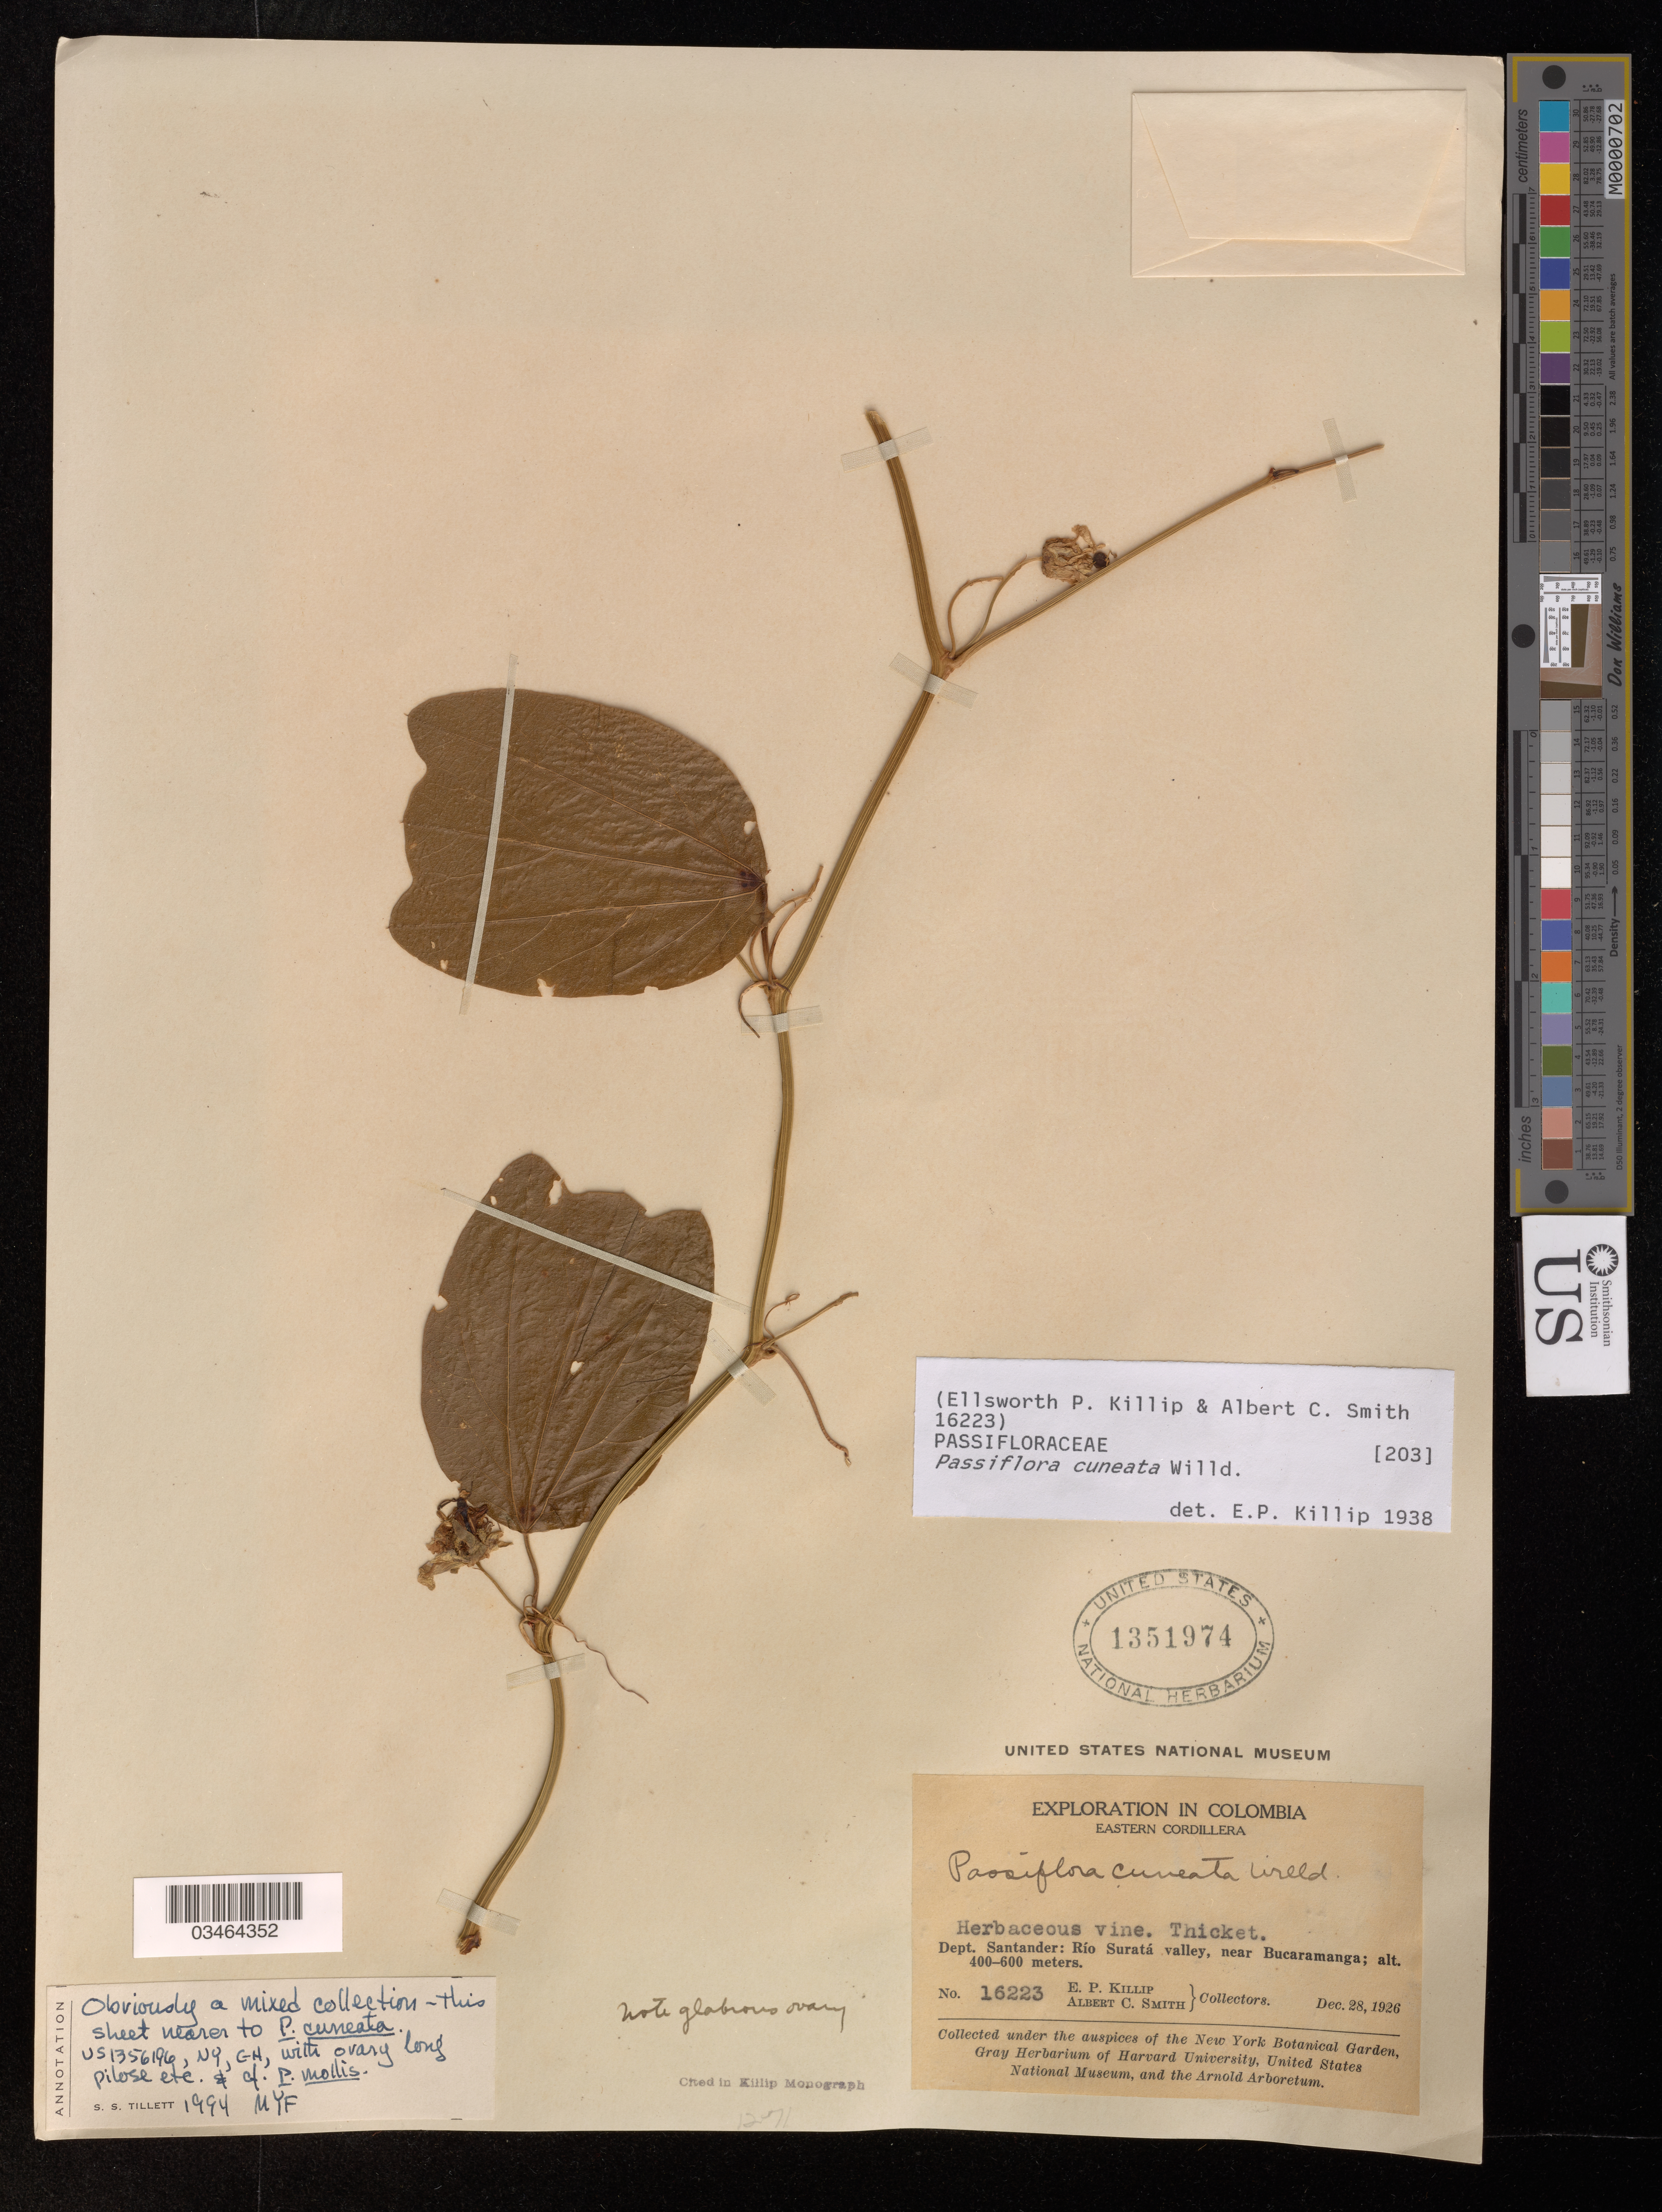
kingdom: Plantae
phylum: Tracheophyta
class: Magnoliopsida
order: Malpighiales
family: Passifloraceae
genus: Passiflora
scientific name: Passiflora cuneata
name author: Willd.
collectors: E. P. Killip & A. C. Smith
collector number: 16223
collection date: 1926-12-28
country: Colombia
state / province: Santander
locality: Eastern Cordillera. Río Suratá valley, near Bucaramange.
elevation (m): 400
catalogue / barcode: US 1351974